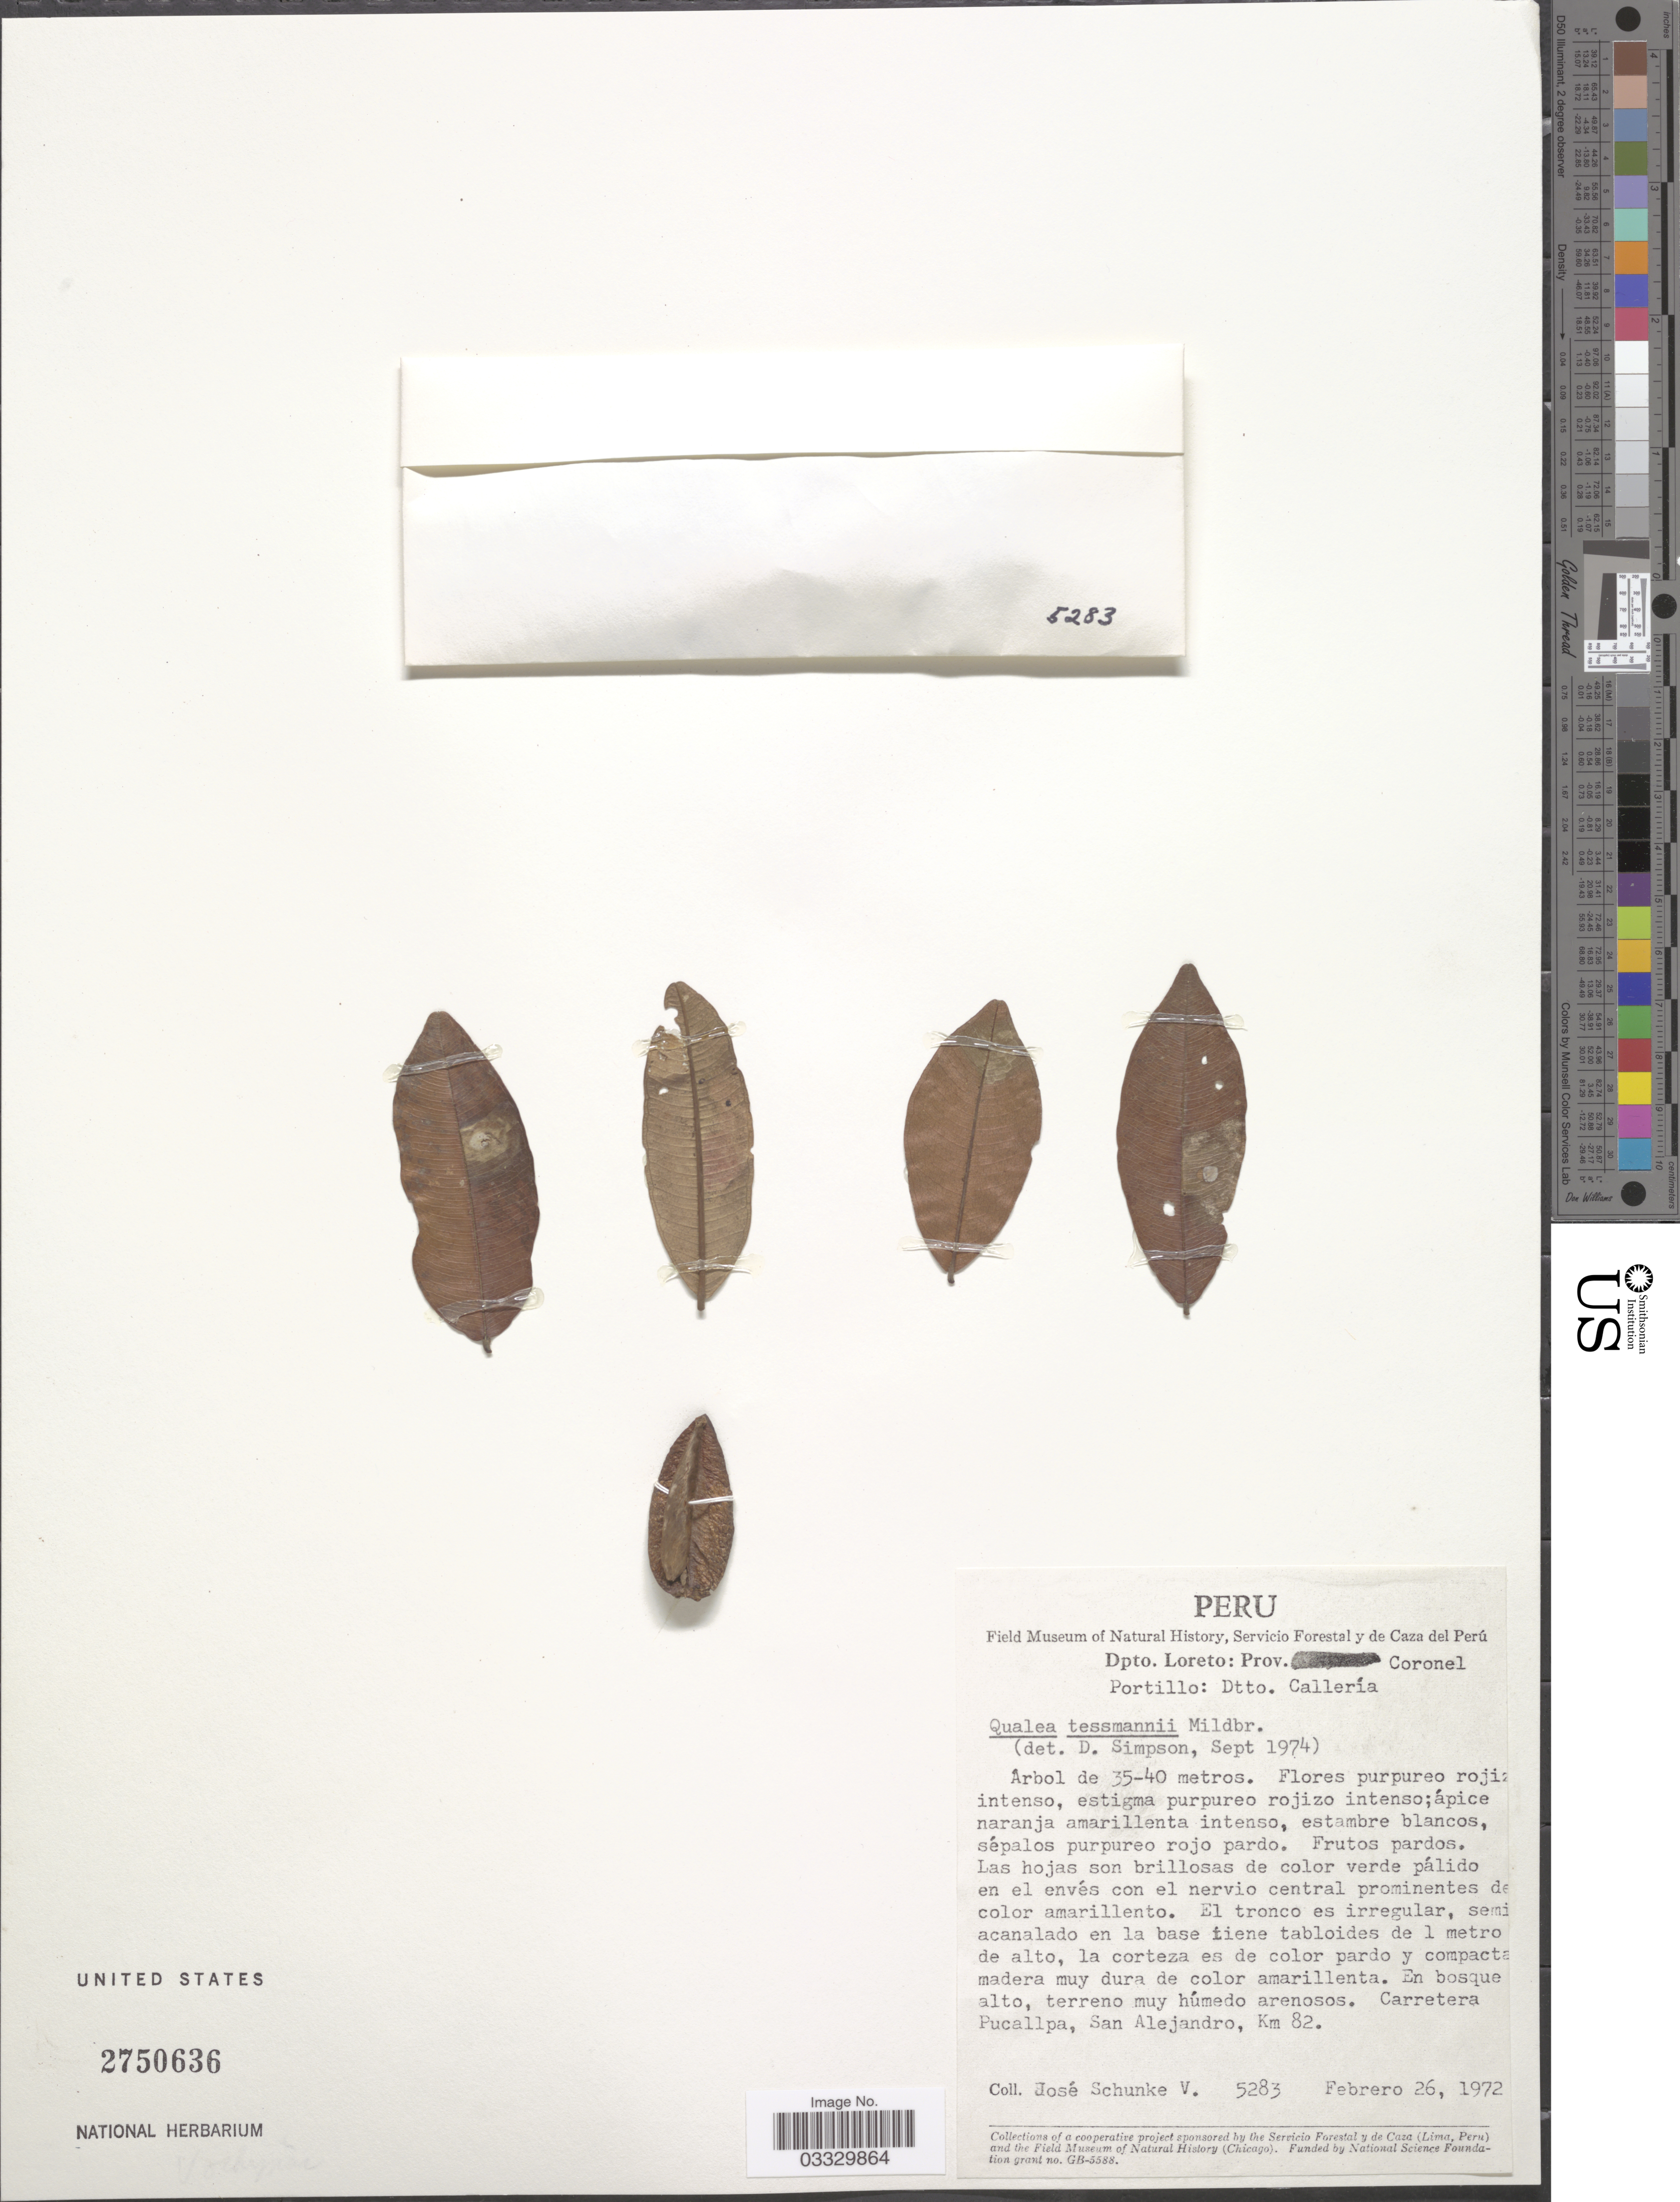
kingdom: Plantae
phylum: Tracheophyta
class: Magnoliopsida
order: Myrtales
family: Vochysiaceae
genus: Qualea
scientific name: Qualea tessmannii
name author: Mildbr.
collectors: J. Schunke Vigo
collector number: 5283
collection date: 1972-02-26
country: Peru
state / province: Loreto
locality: Dpto. Loreto: Prov. Coronel Portillo: Dtto. Callería. Carretera Pucallpa, San Alejandro, Km 82.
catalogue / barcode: US 2750636